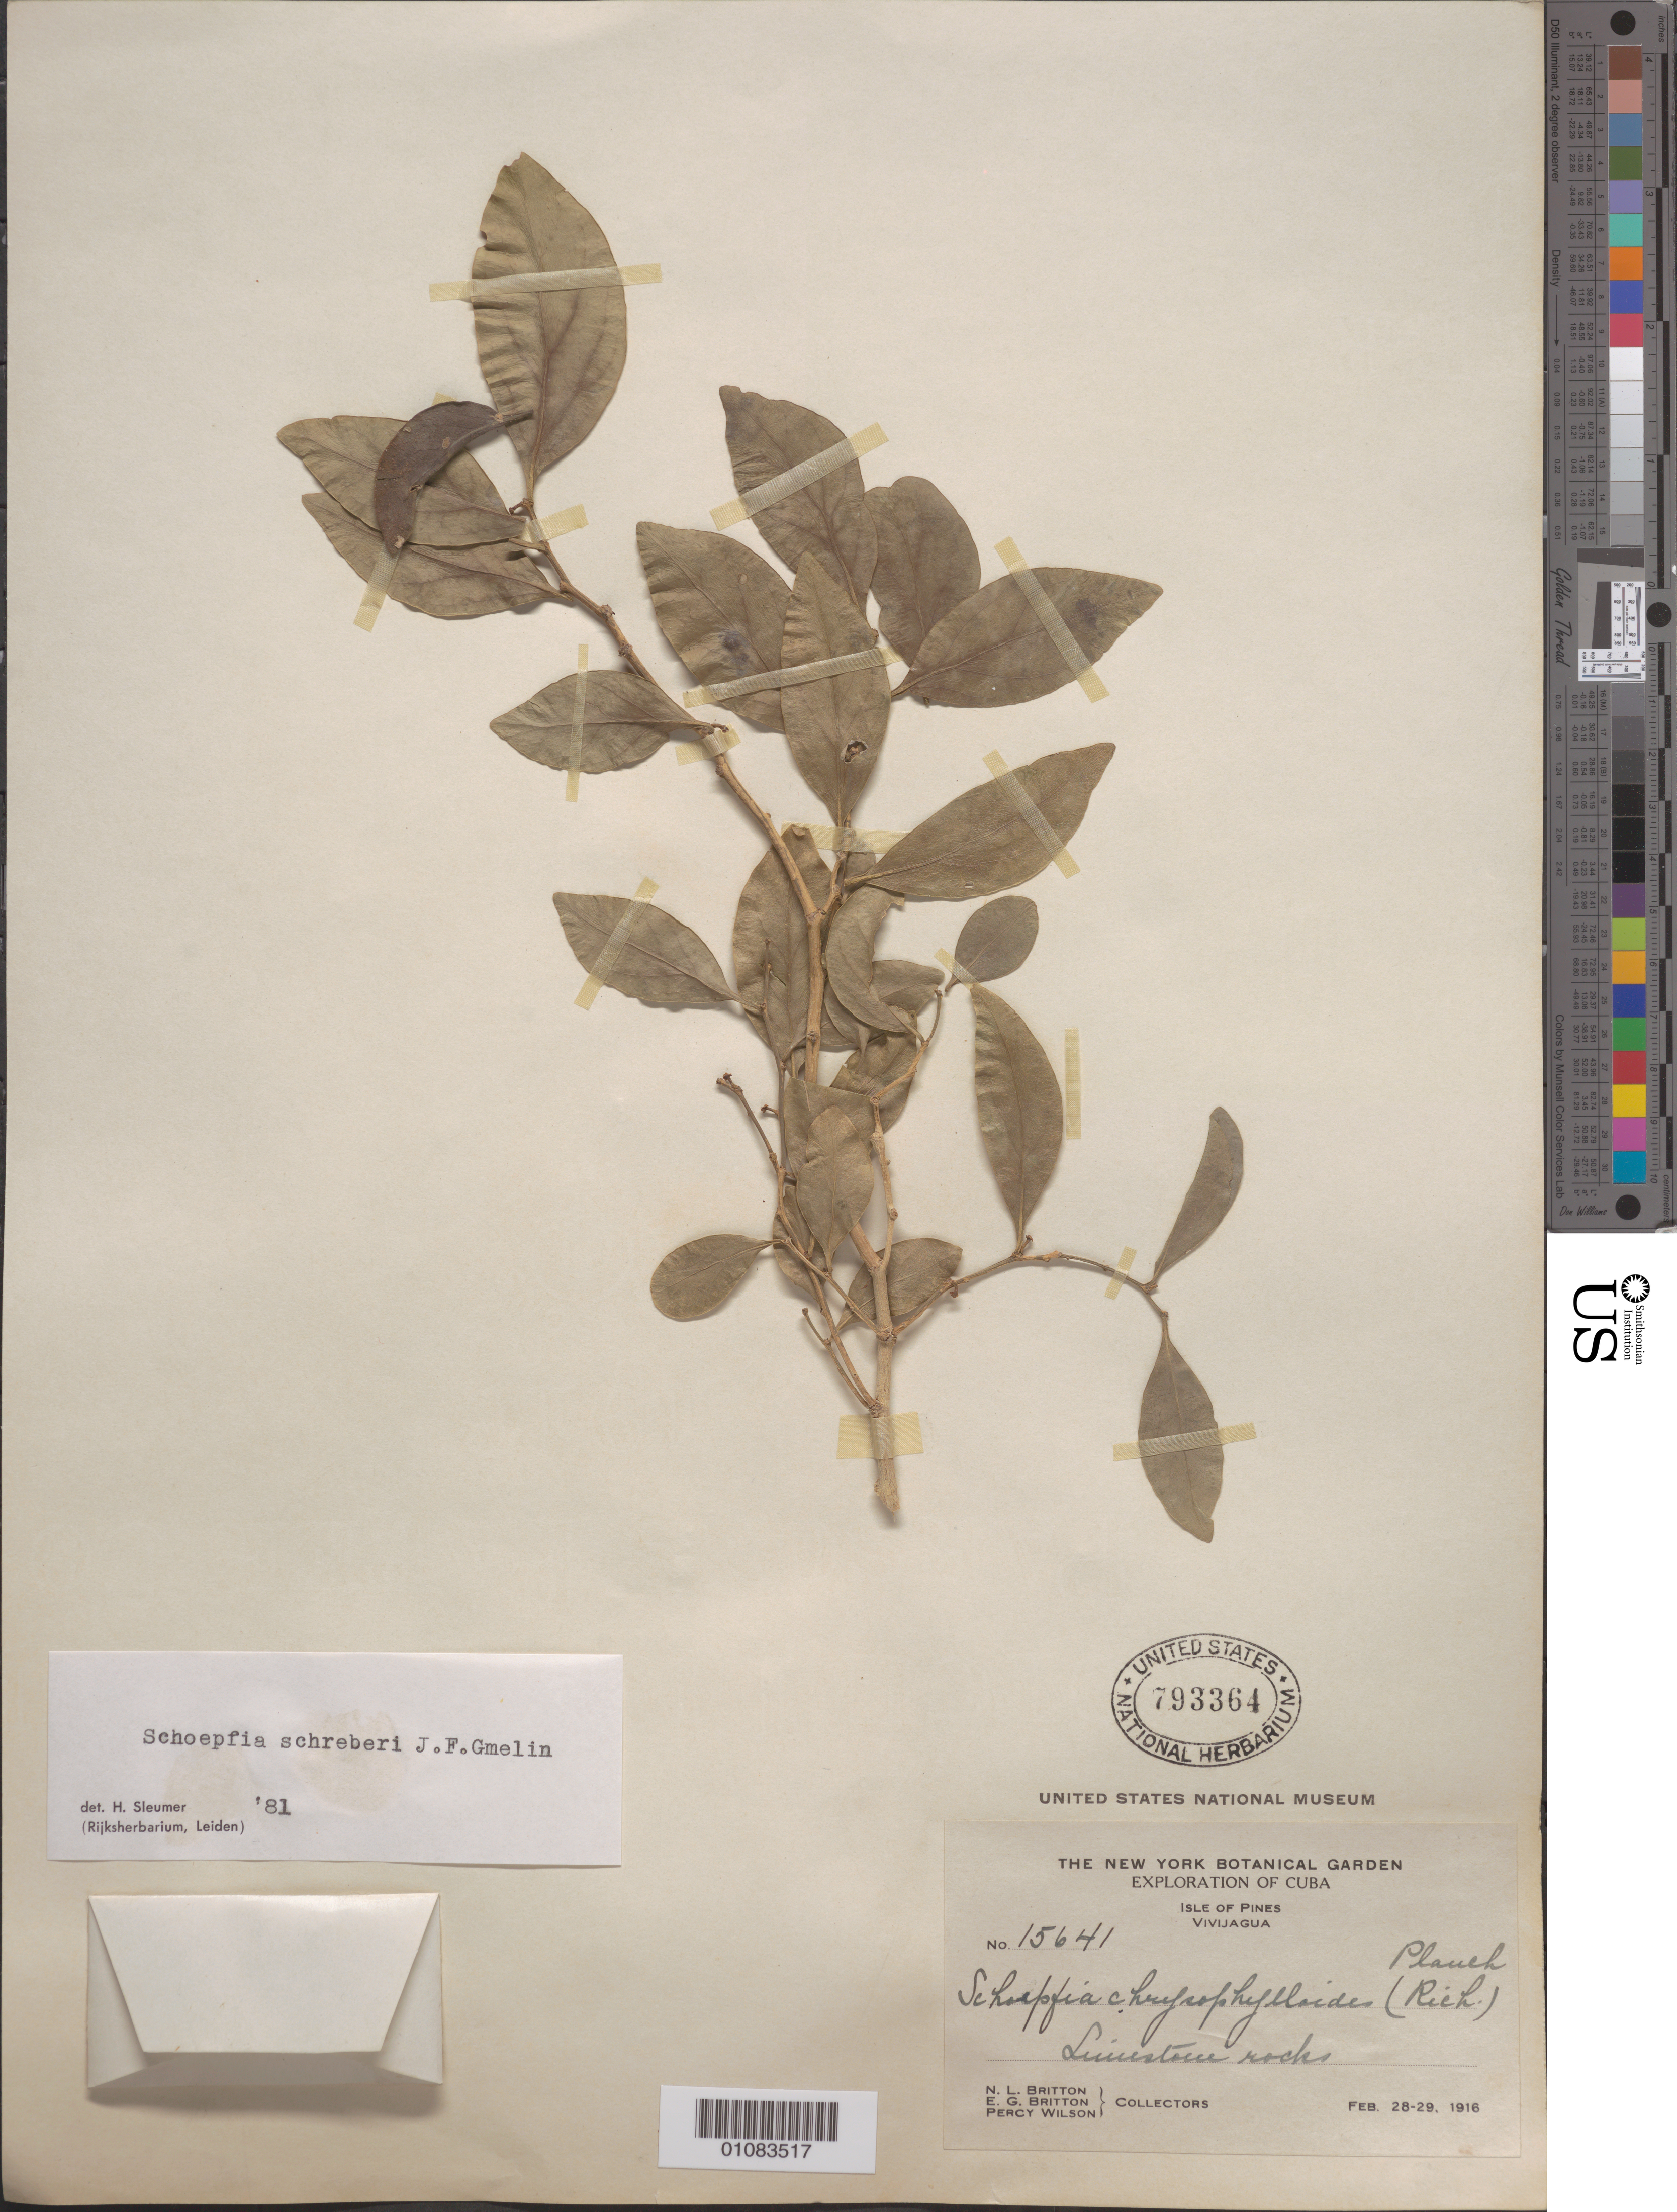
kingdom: Plantae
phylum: Tracheophyta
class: Magnoliopsida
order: Santalales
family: Schoepfiaceae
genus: Schoepfia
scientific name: Schoepfia schreberi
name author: J.F. Gmel.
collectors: E. G. Britton, N. Britton & P. Wilson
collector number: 15641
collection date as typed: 28 Feb 1916 to 29 Feb 1916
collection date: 1916-02-28/1916-02-29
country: Cuba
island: Isla de la Juventud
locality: Vivijagua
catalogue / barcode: US 793364